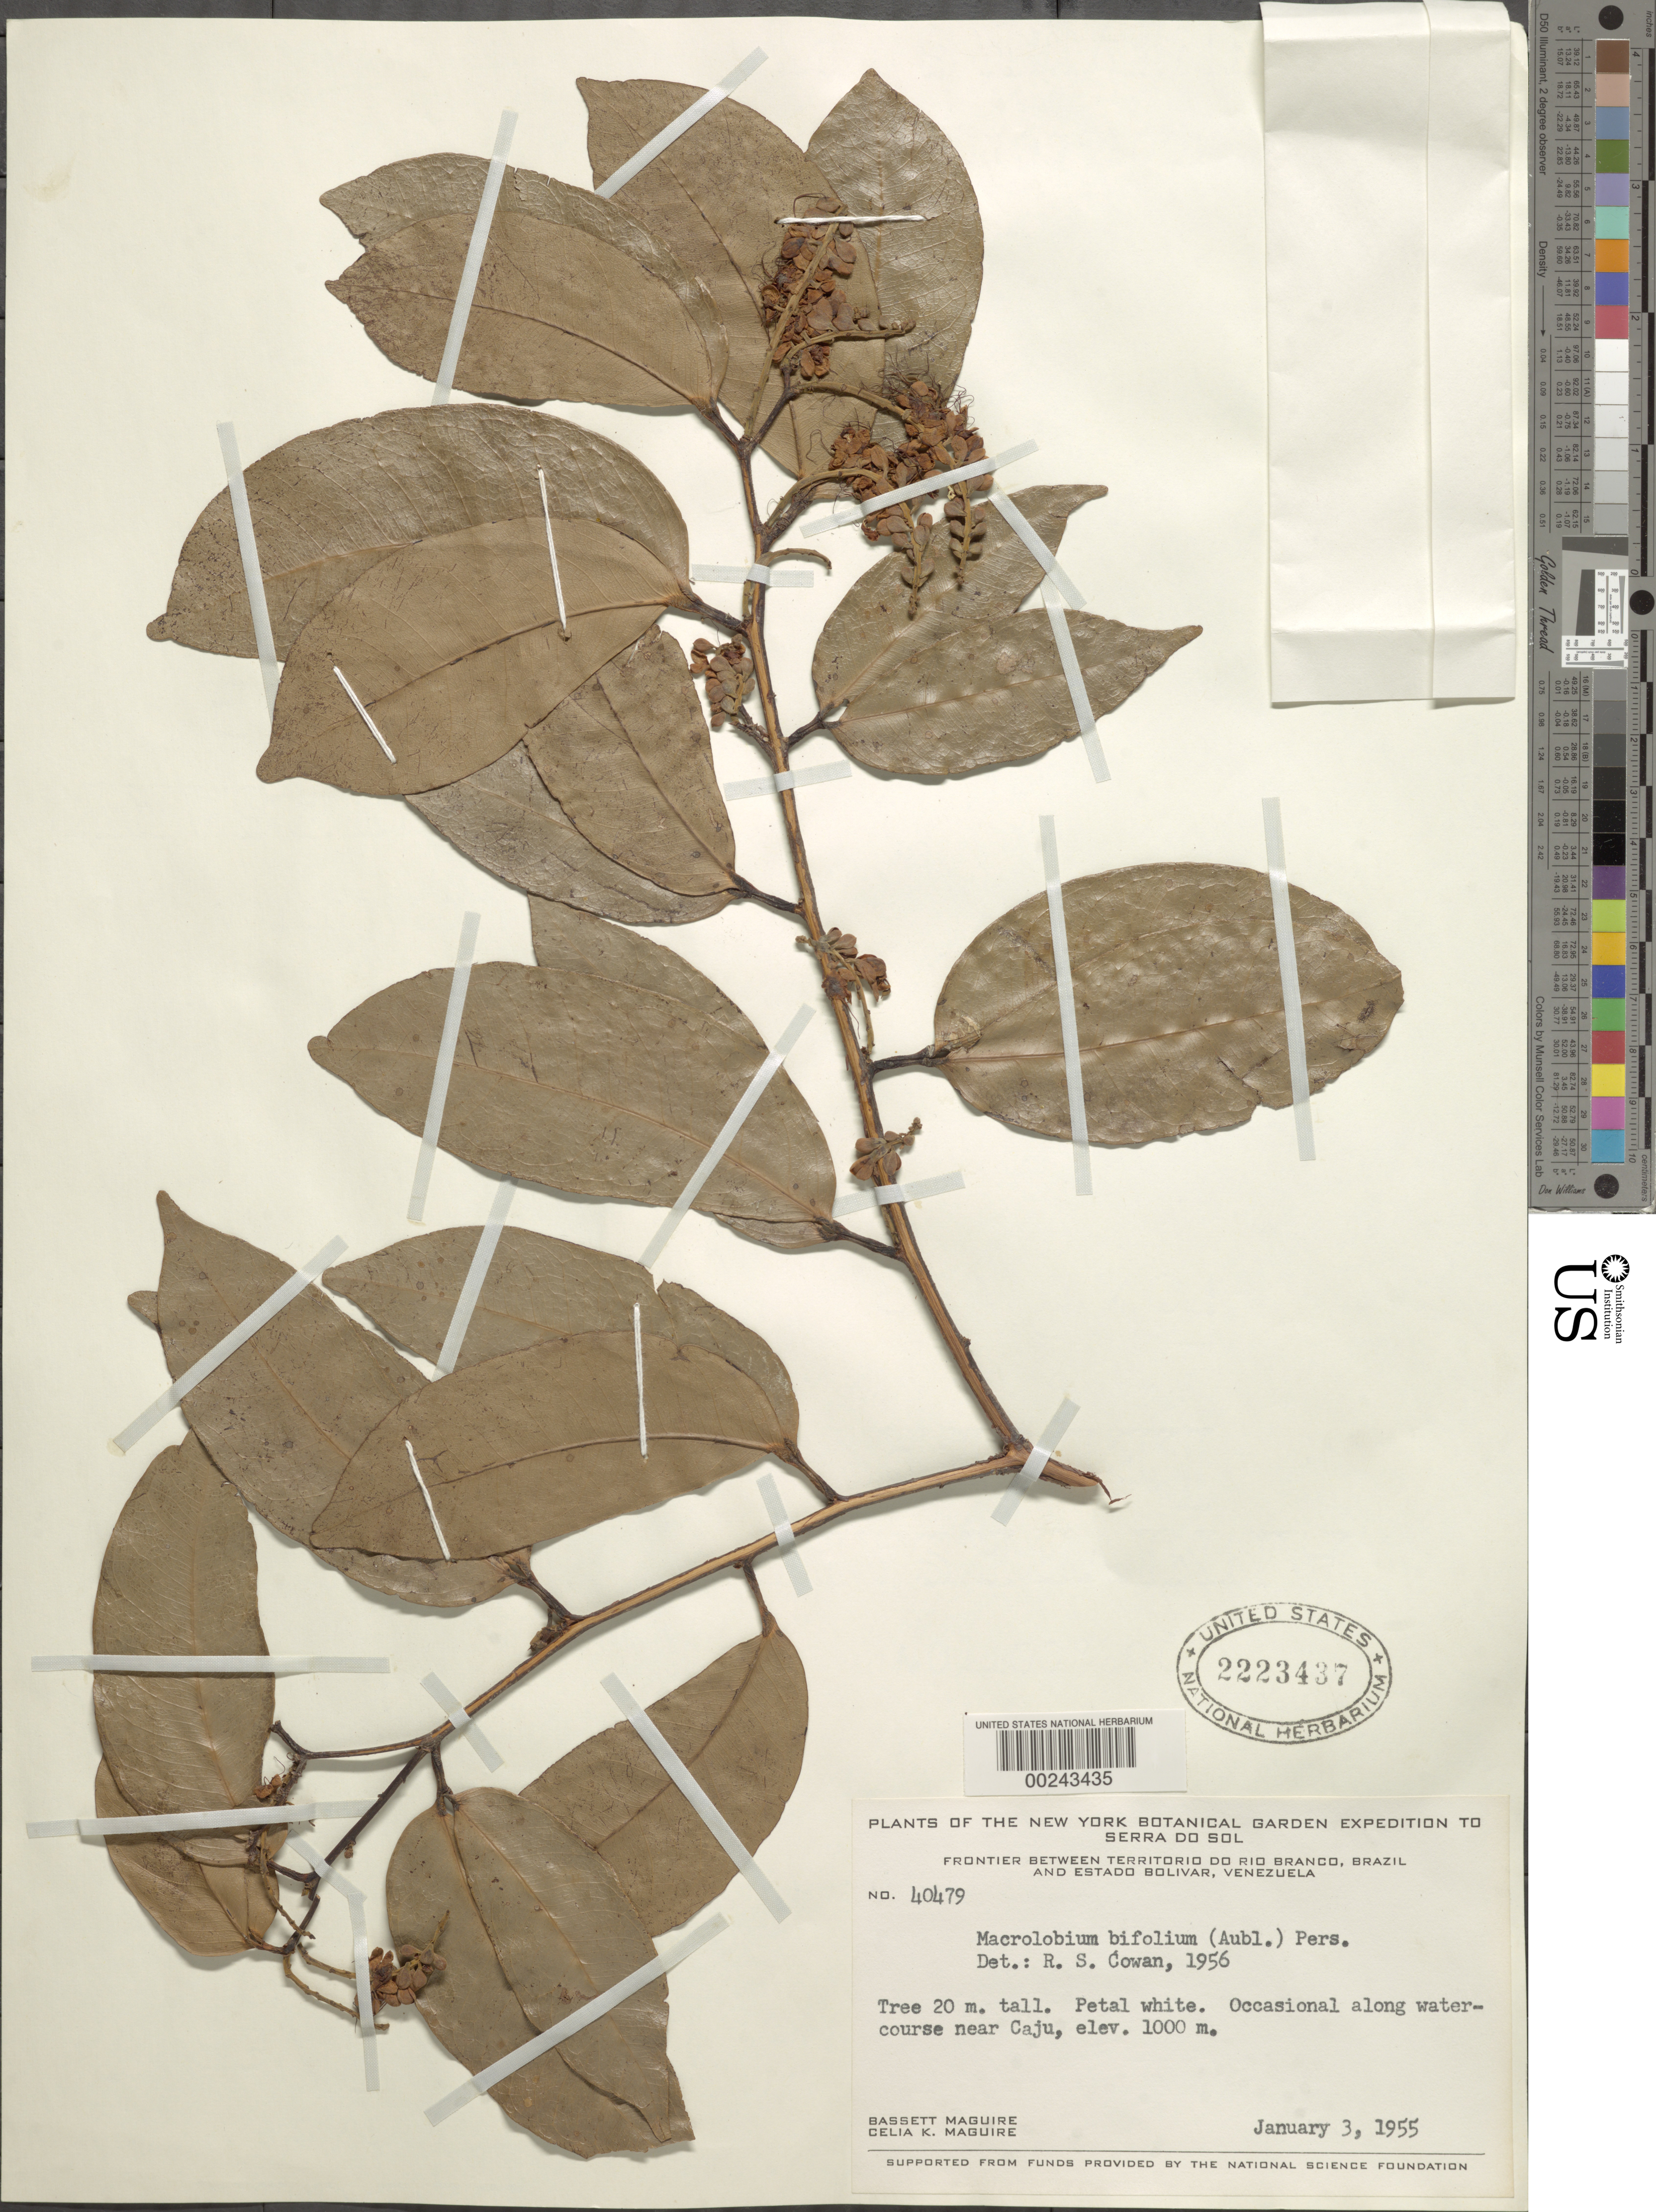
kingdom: Plantae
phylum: Tracheophyta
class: Magnoliopsida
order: Fabales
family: Fabaceae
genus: Macrolobium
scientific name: Macrolobium bifolium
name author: (Aubl.) Pers.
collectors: B. Maguire & C. K. Maguire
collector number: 40479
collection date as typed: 03 Jan 1955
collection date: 1955-01-03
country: Venezuela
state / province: Bolivar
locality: Near caju; frountier between the territory of rio branco, brazil and bolivar, ven.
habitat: Along watercourse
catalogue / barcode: US 2223437